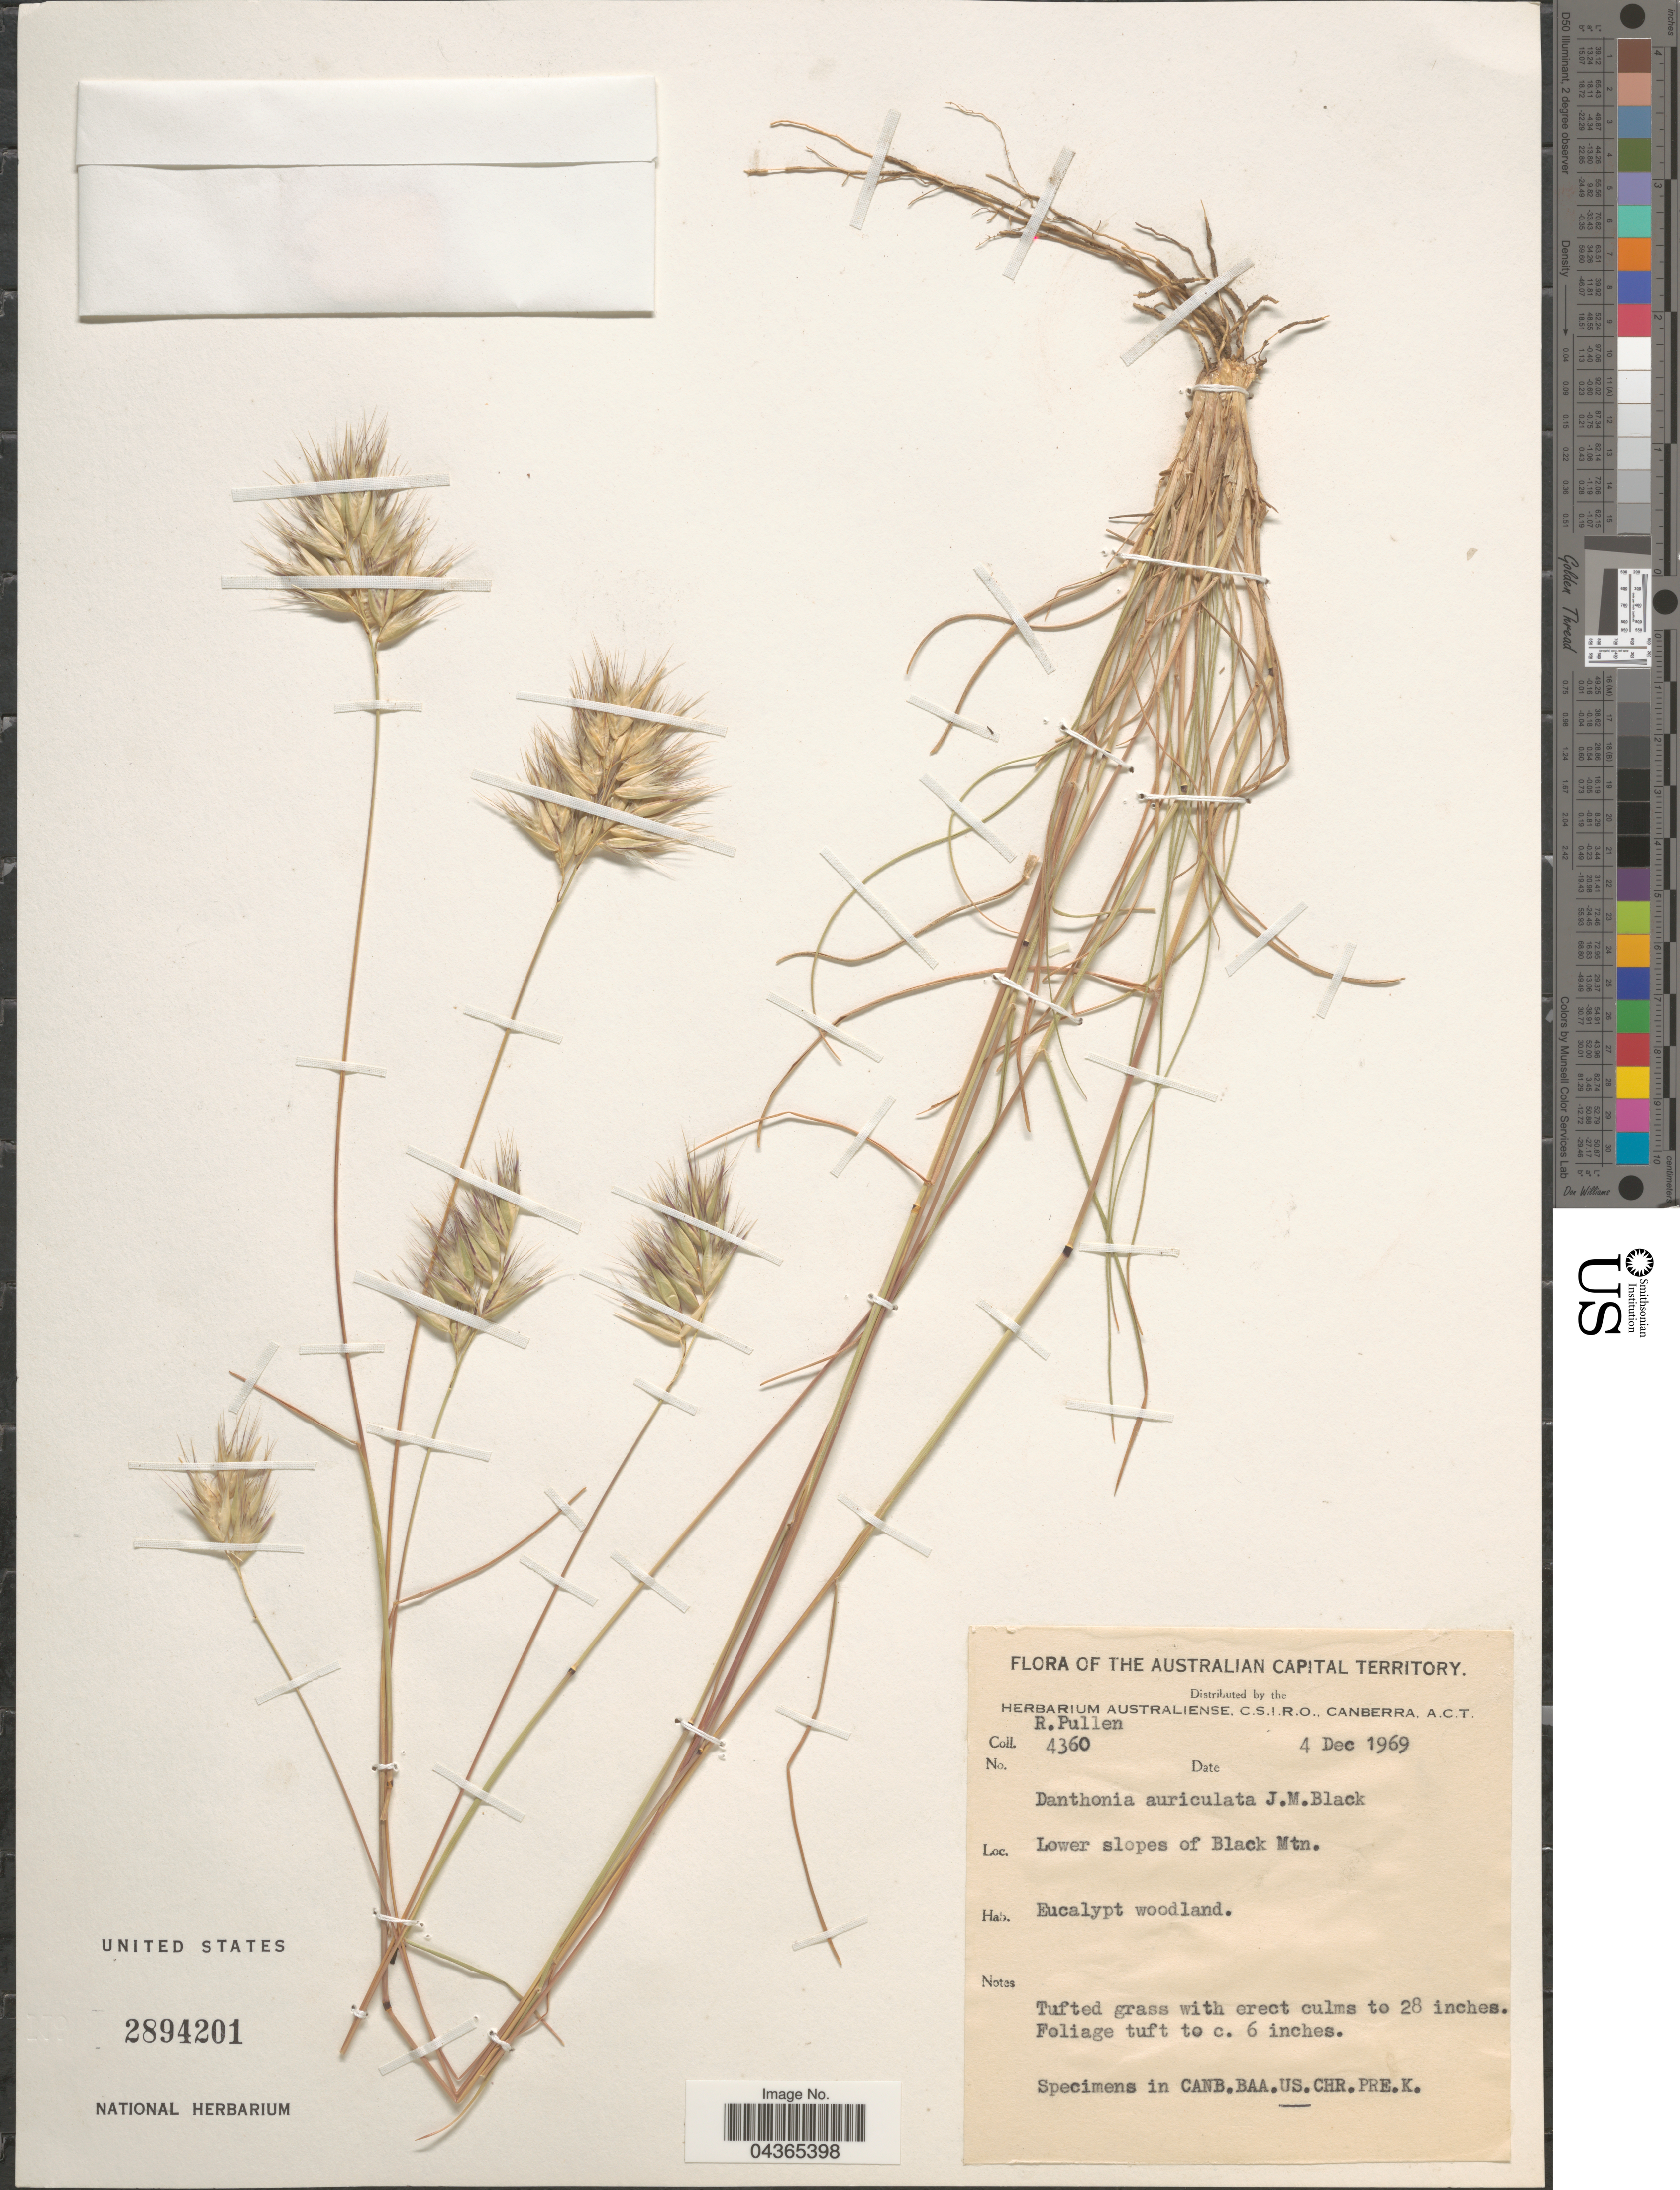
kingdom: Plantae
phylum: Tracheophyta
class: Liliopsida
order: Poales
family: Poaceae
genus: Rytidosperma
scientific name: Rytidosperma auriculatum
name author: (J.M. Black) Connor & Edgar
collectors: R. Pullen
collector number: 4360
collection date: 1969-12-04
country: Australia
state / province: Australian Capital Territory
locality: Australian Capital Territory. Lower slopes of Black Mtn. Eucalypt woodland.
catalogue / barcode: US 2894201